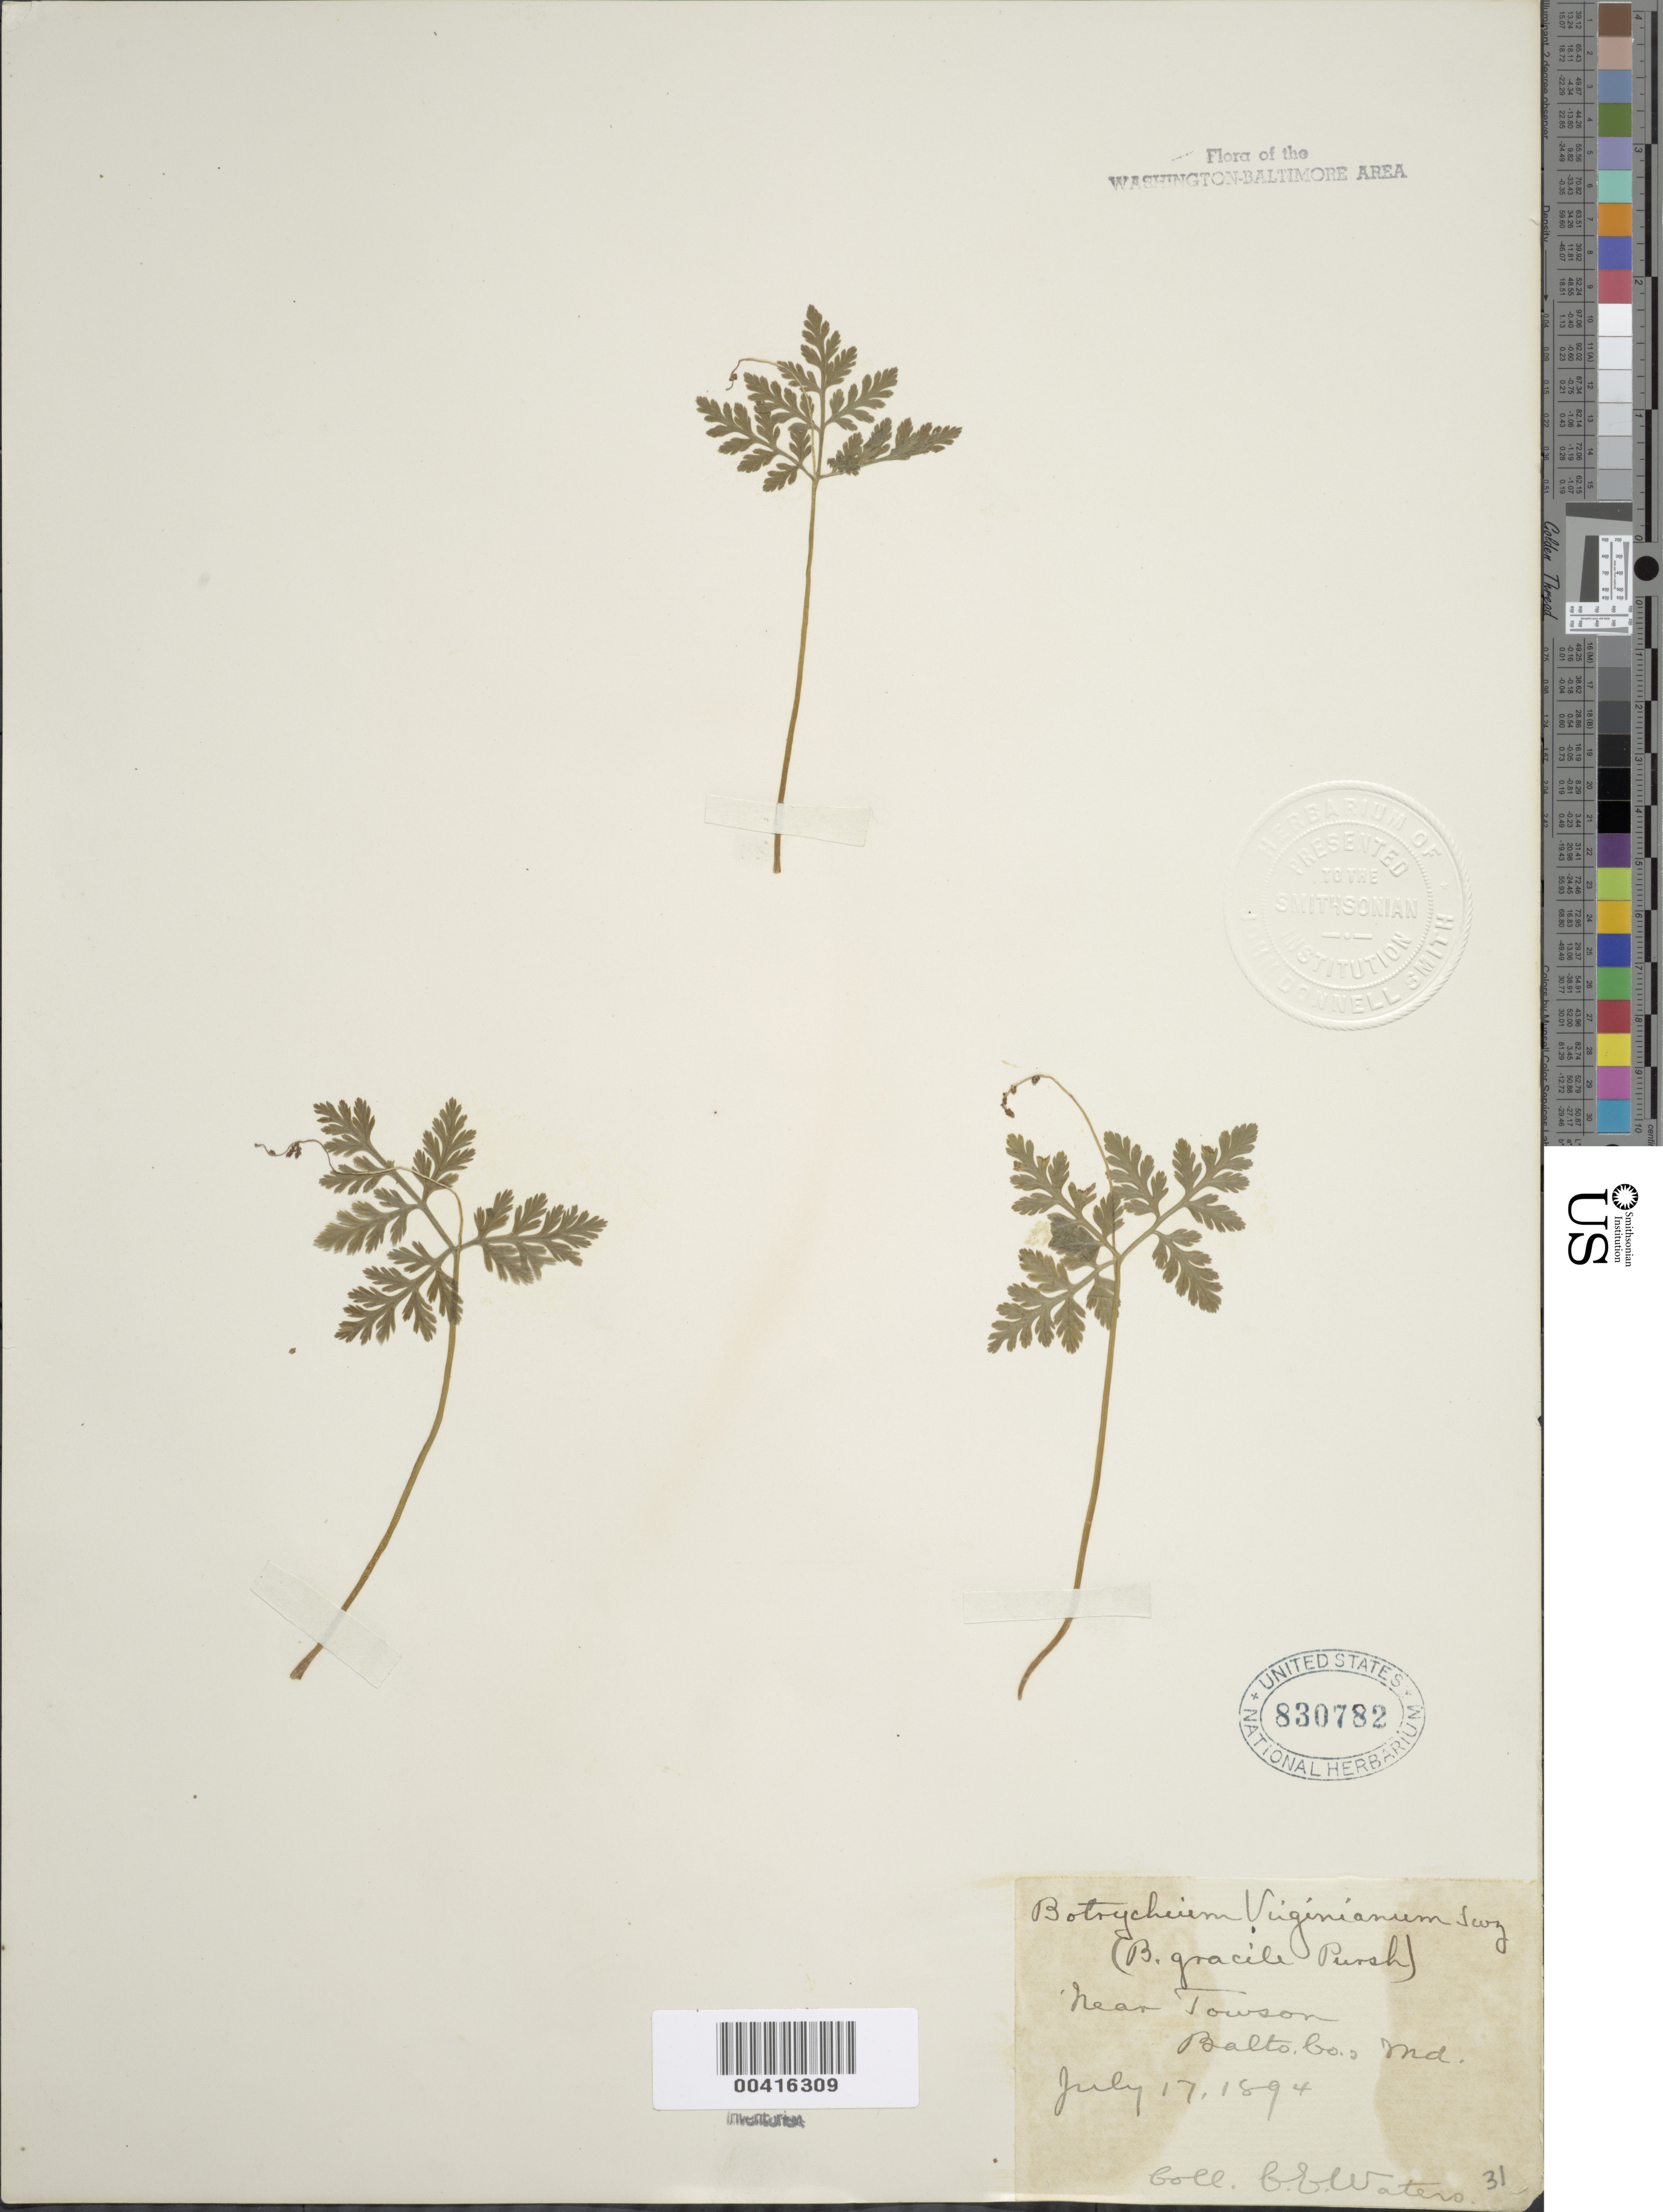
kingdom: Plantae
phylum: Tracheophyta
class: Polypodiopsida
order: Ophioglossales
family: Ophioglossaceae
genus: Botrychium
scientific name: Botrychium virginianum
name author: (L.) Sw.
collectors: C. Waters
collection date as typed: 17 Jul 1894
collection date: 1894-07-17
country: United States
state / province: Maryland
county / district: Baltimore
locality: Near Towson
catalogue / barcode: US 830782